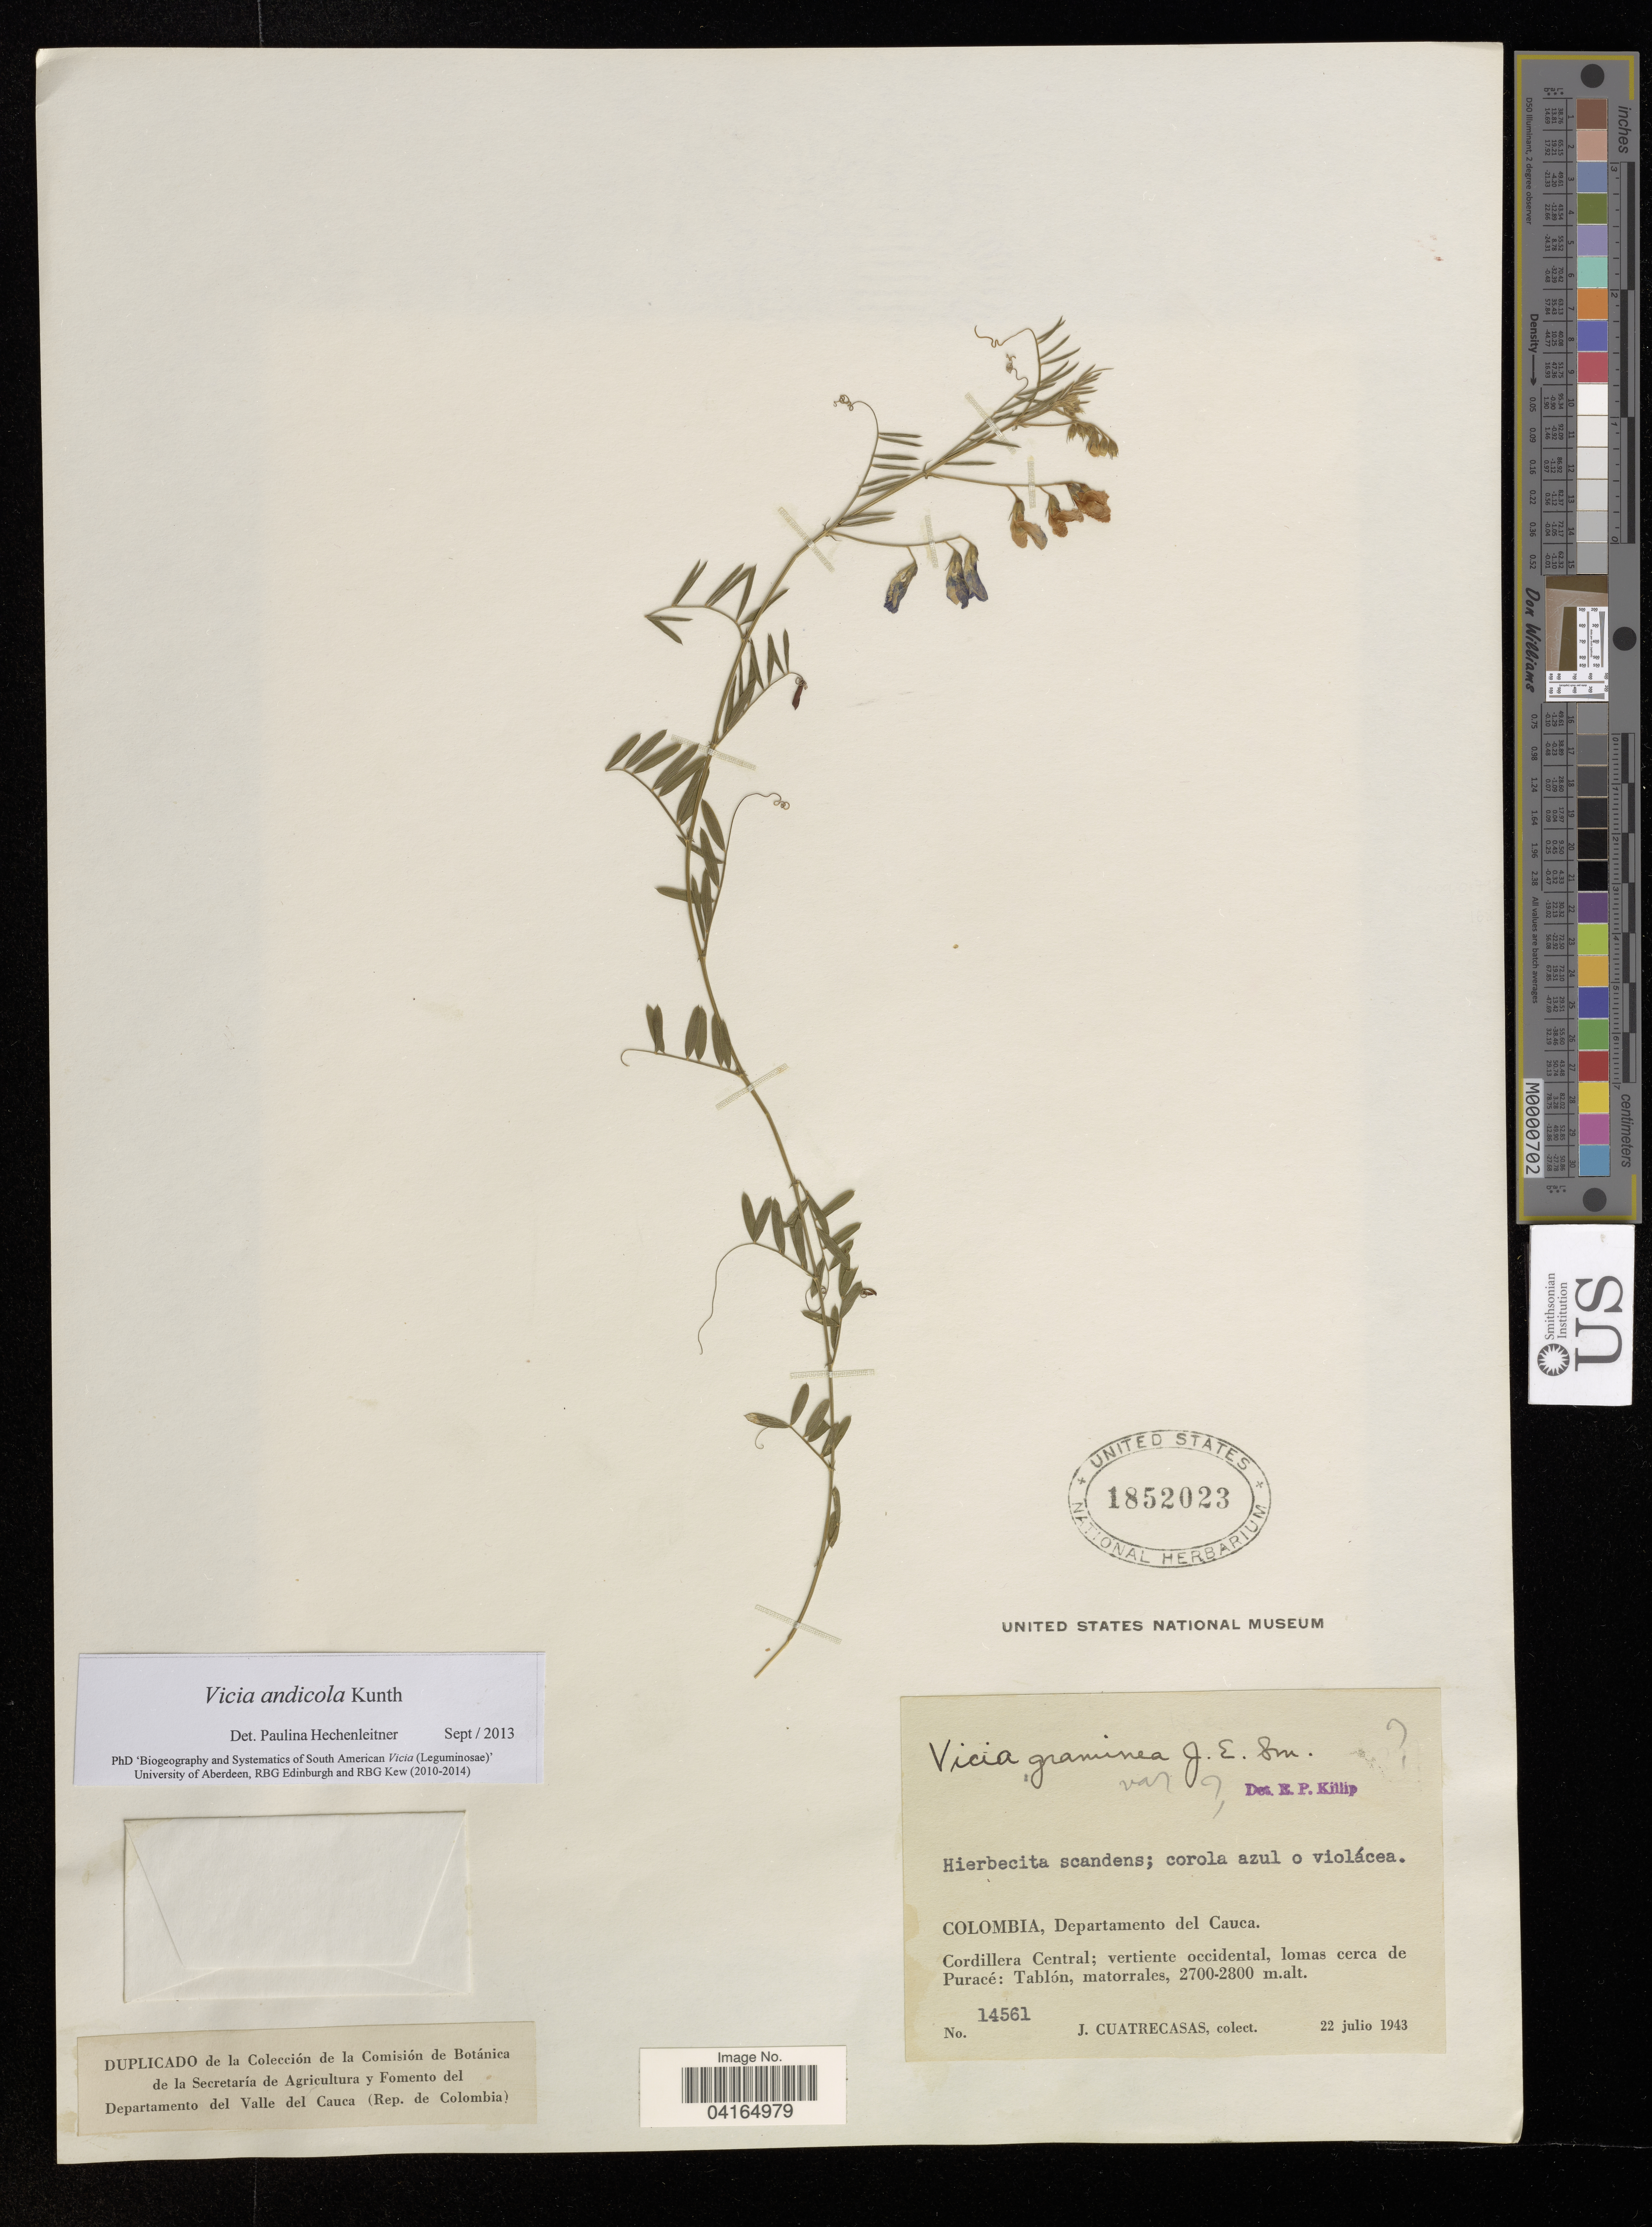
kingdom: Plantae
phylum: Tracheophyta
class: Magnoliopsida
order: Fabales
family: Fabaceae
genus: Vicia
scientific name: Vicia andicola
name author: Kunth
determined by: Hechenleitner, Paulina, RBG Edinburgh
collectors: J. Cuatrecasas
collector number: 14561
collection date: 1943-07-22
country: Colombia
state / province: Cauca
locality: Cordillera Central; vertiente occidental, lomas cerca de Puracé: Tablón, matorrales.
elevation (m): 2700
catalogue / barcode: US 1852023